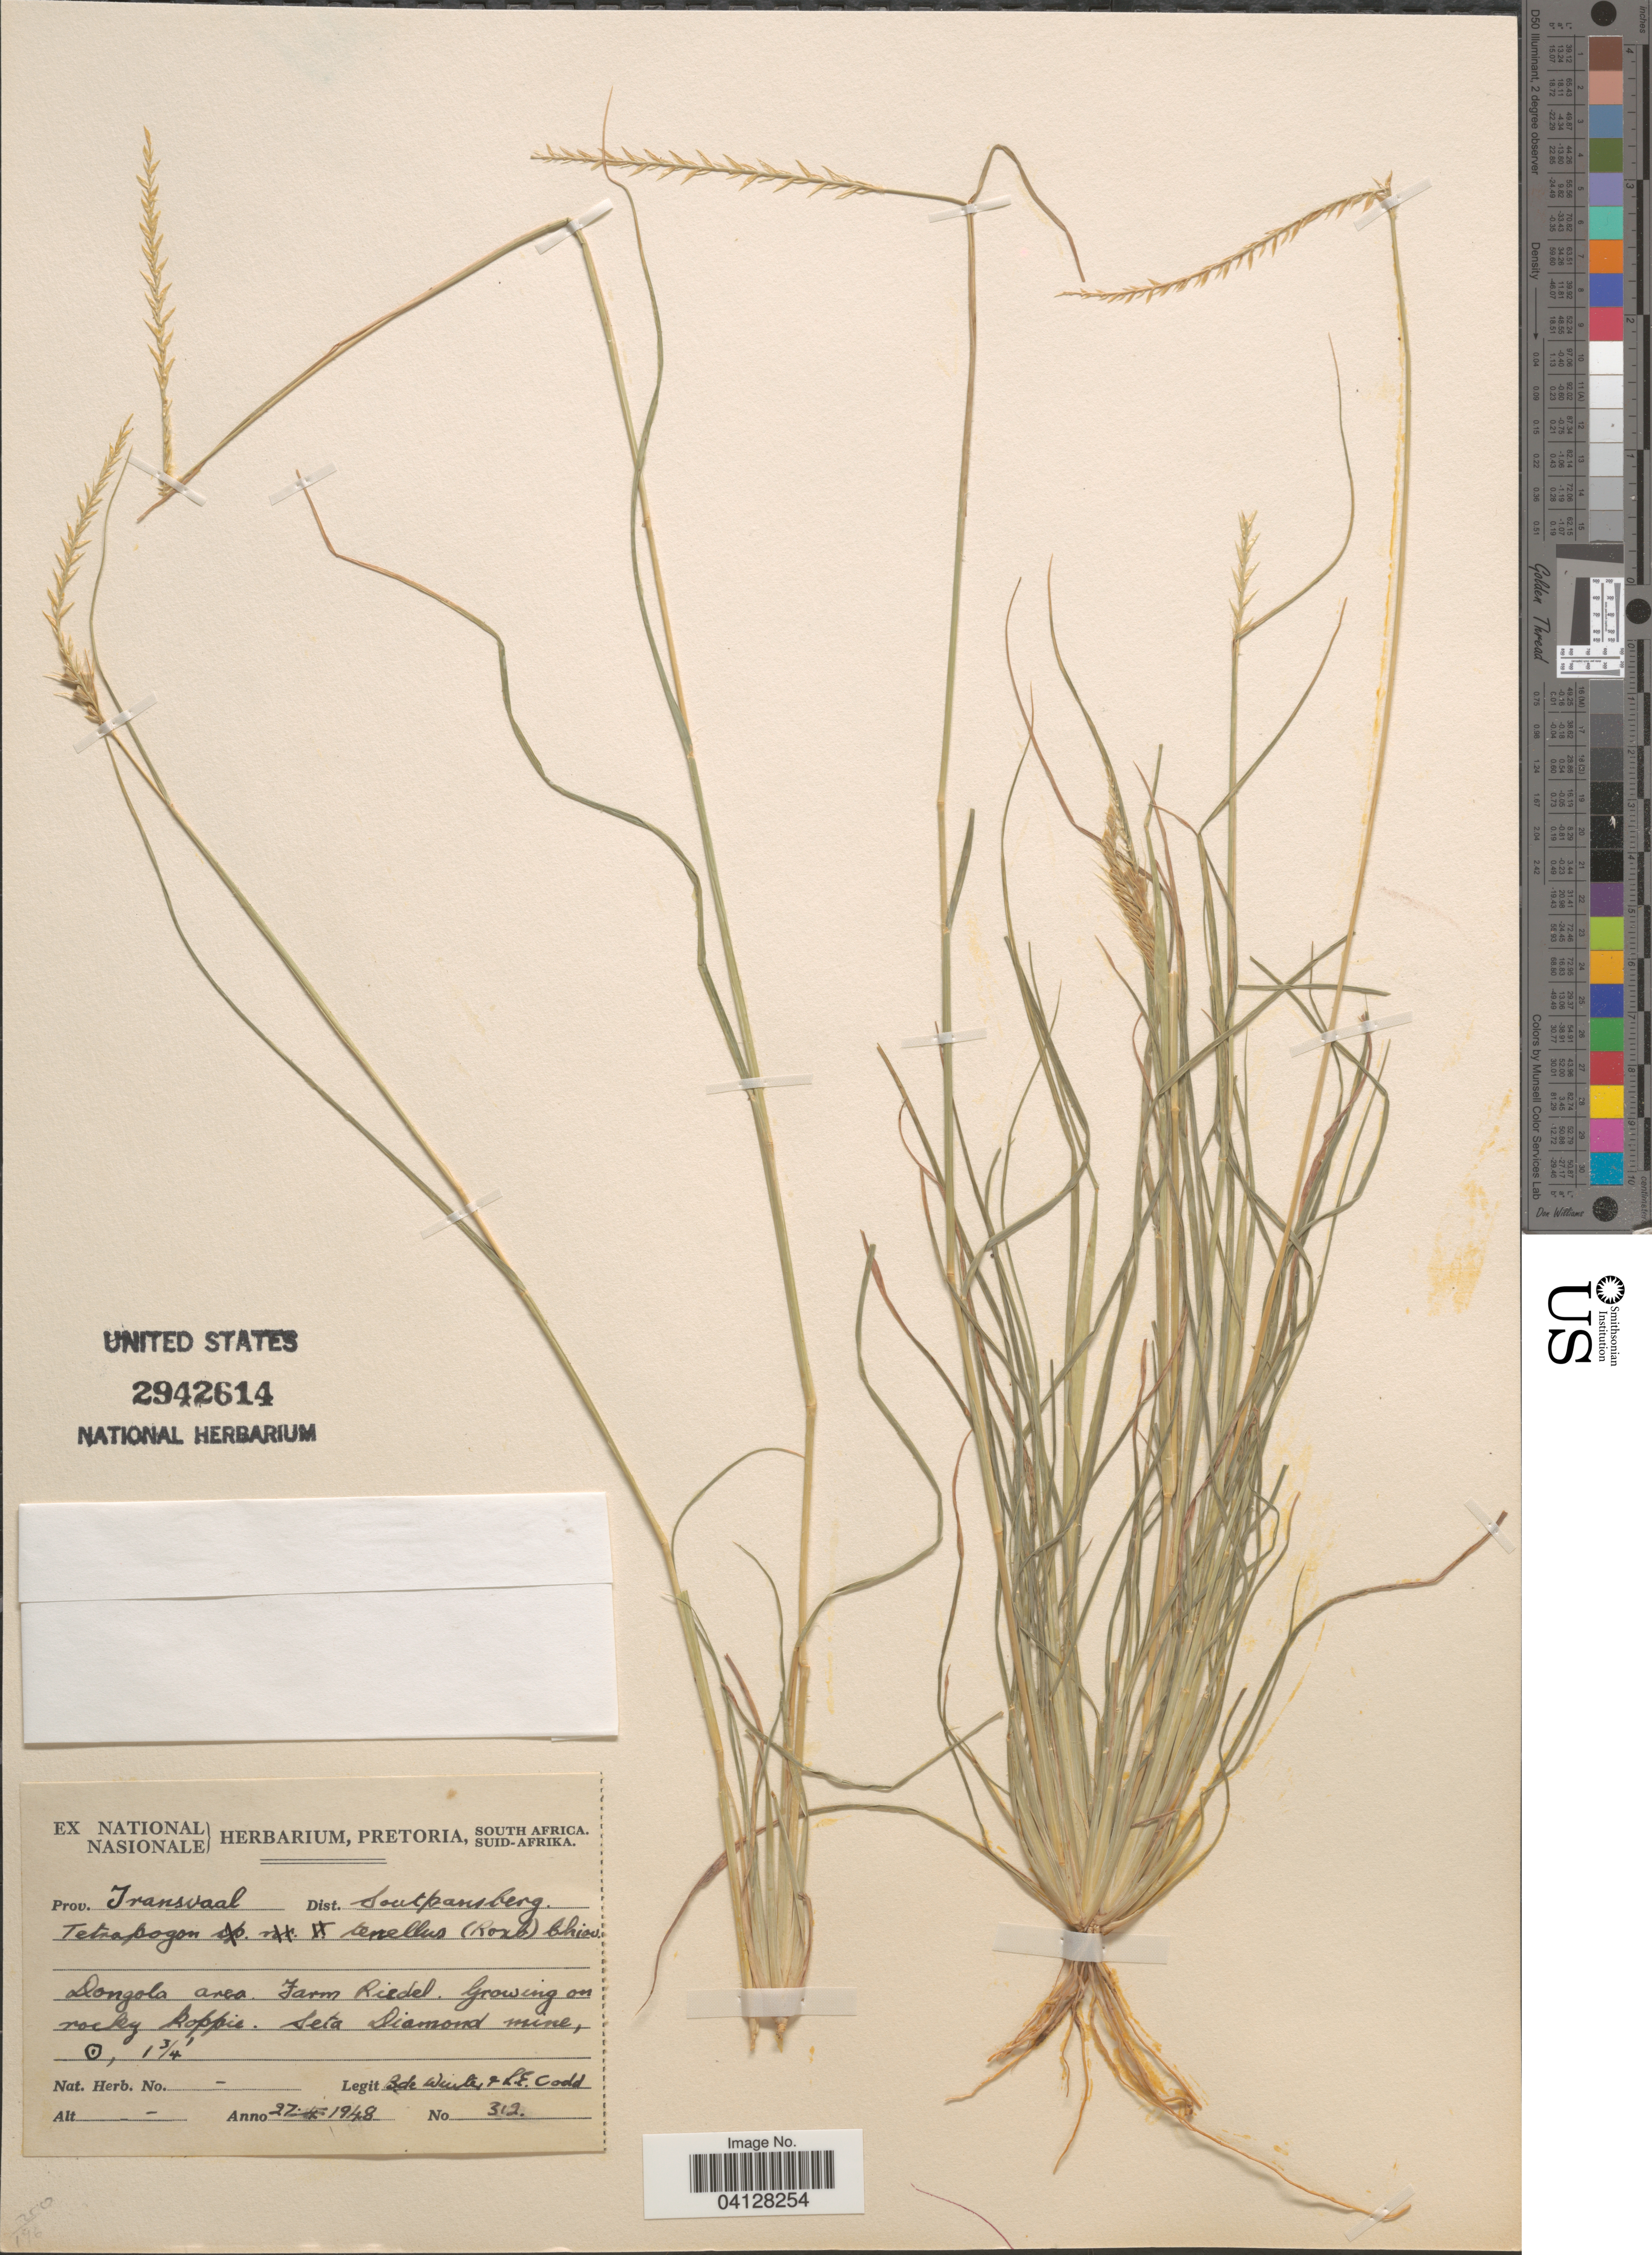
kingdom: Plantae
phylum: Tracheophyta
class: Liliopsida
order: Poales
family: Poaceae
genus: Tetrapogon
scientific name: Tetrapogon tenellus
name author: (J. Koenig ex Roxb.) Chiov.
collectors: B. de Winter & L. Codd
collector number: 312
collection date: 1948-04-27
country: South Africa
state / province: Limpopo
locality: Prov. Transvaal Dist. Soutpansberg. Dongola Area. Farm Riedel. Seta Diamond Mine.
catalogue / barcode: US 2942614